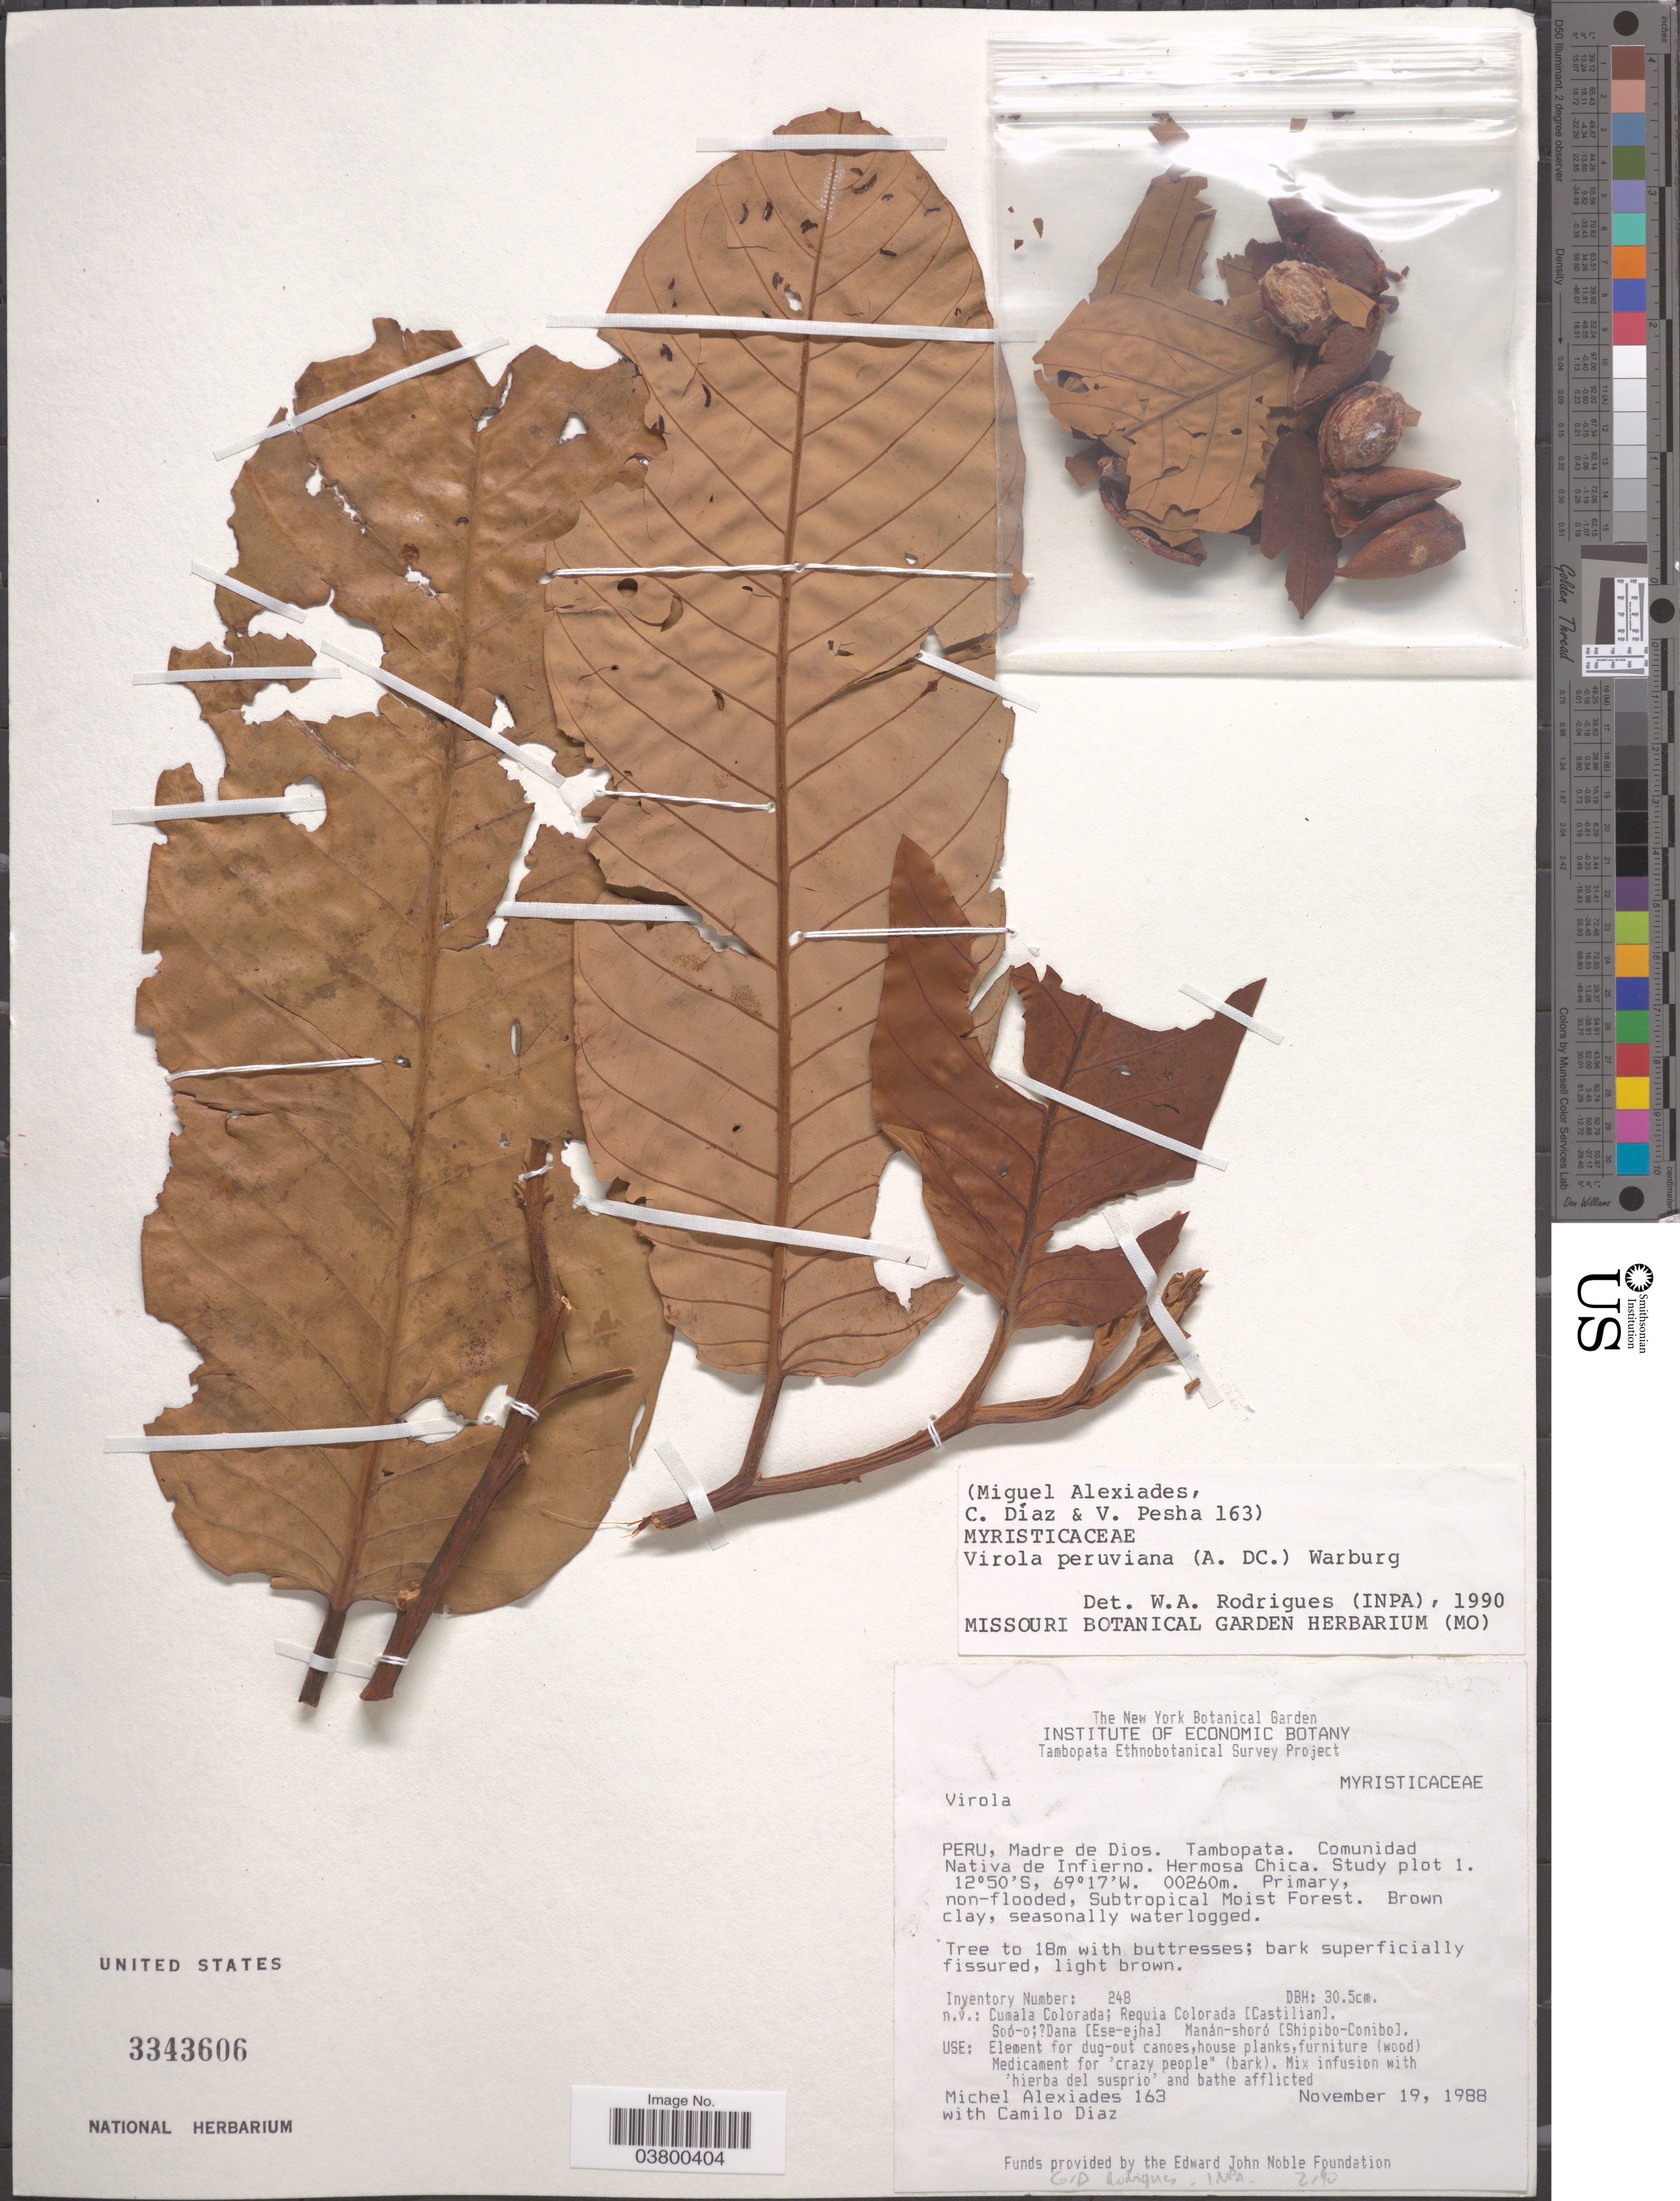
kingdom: Plantae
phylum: Tracheophyta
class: Magnoliopsida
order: Magnoliales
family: Myristicaceae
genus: Virola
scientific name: Virola peruviana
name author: (A. DC.) Warb.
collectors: M. Alexiades & C. Díaz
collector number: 163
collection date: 1988-11-19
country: Peru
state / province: Madre de Dios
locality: Tambopata. Comunidad Nativa de Infierno. Hermosa Chica. Study plot 1.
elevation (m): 260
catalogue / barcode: US 3343606